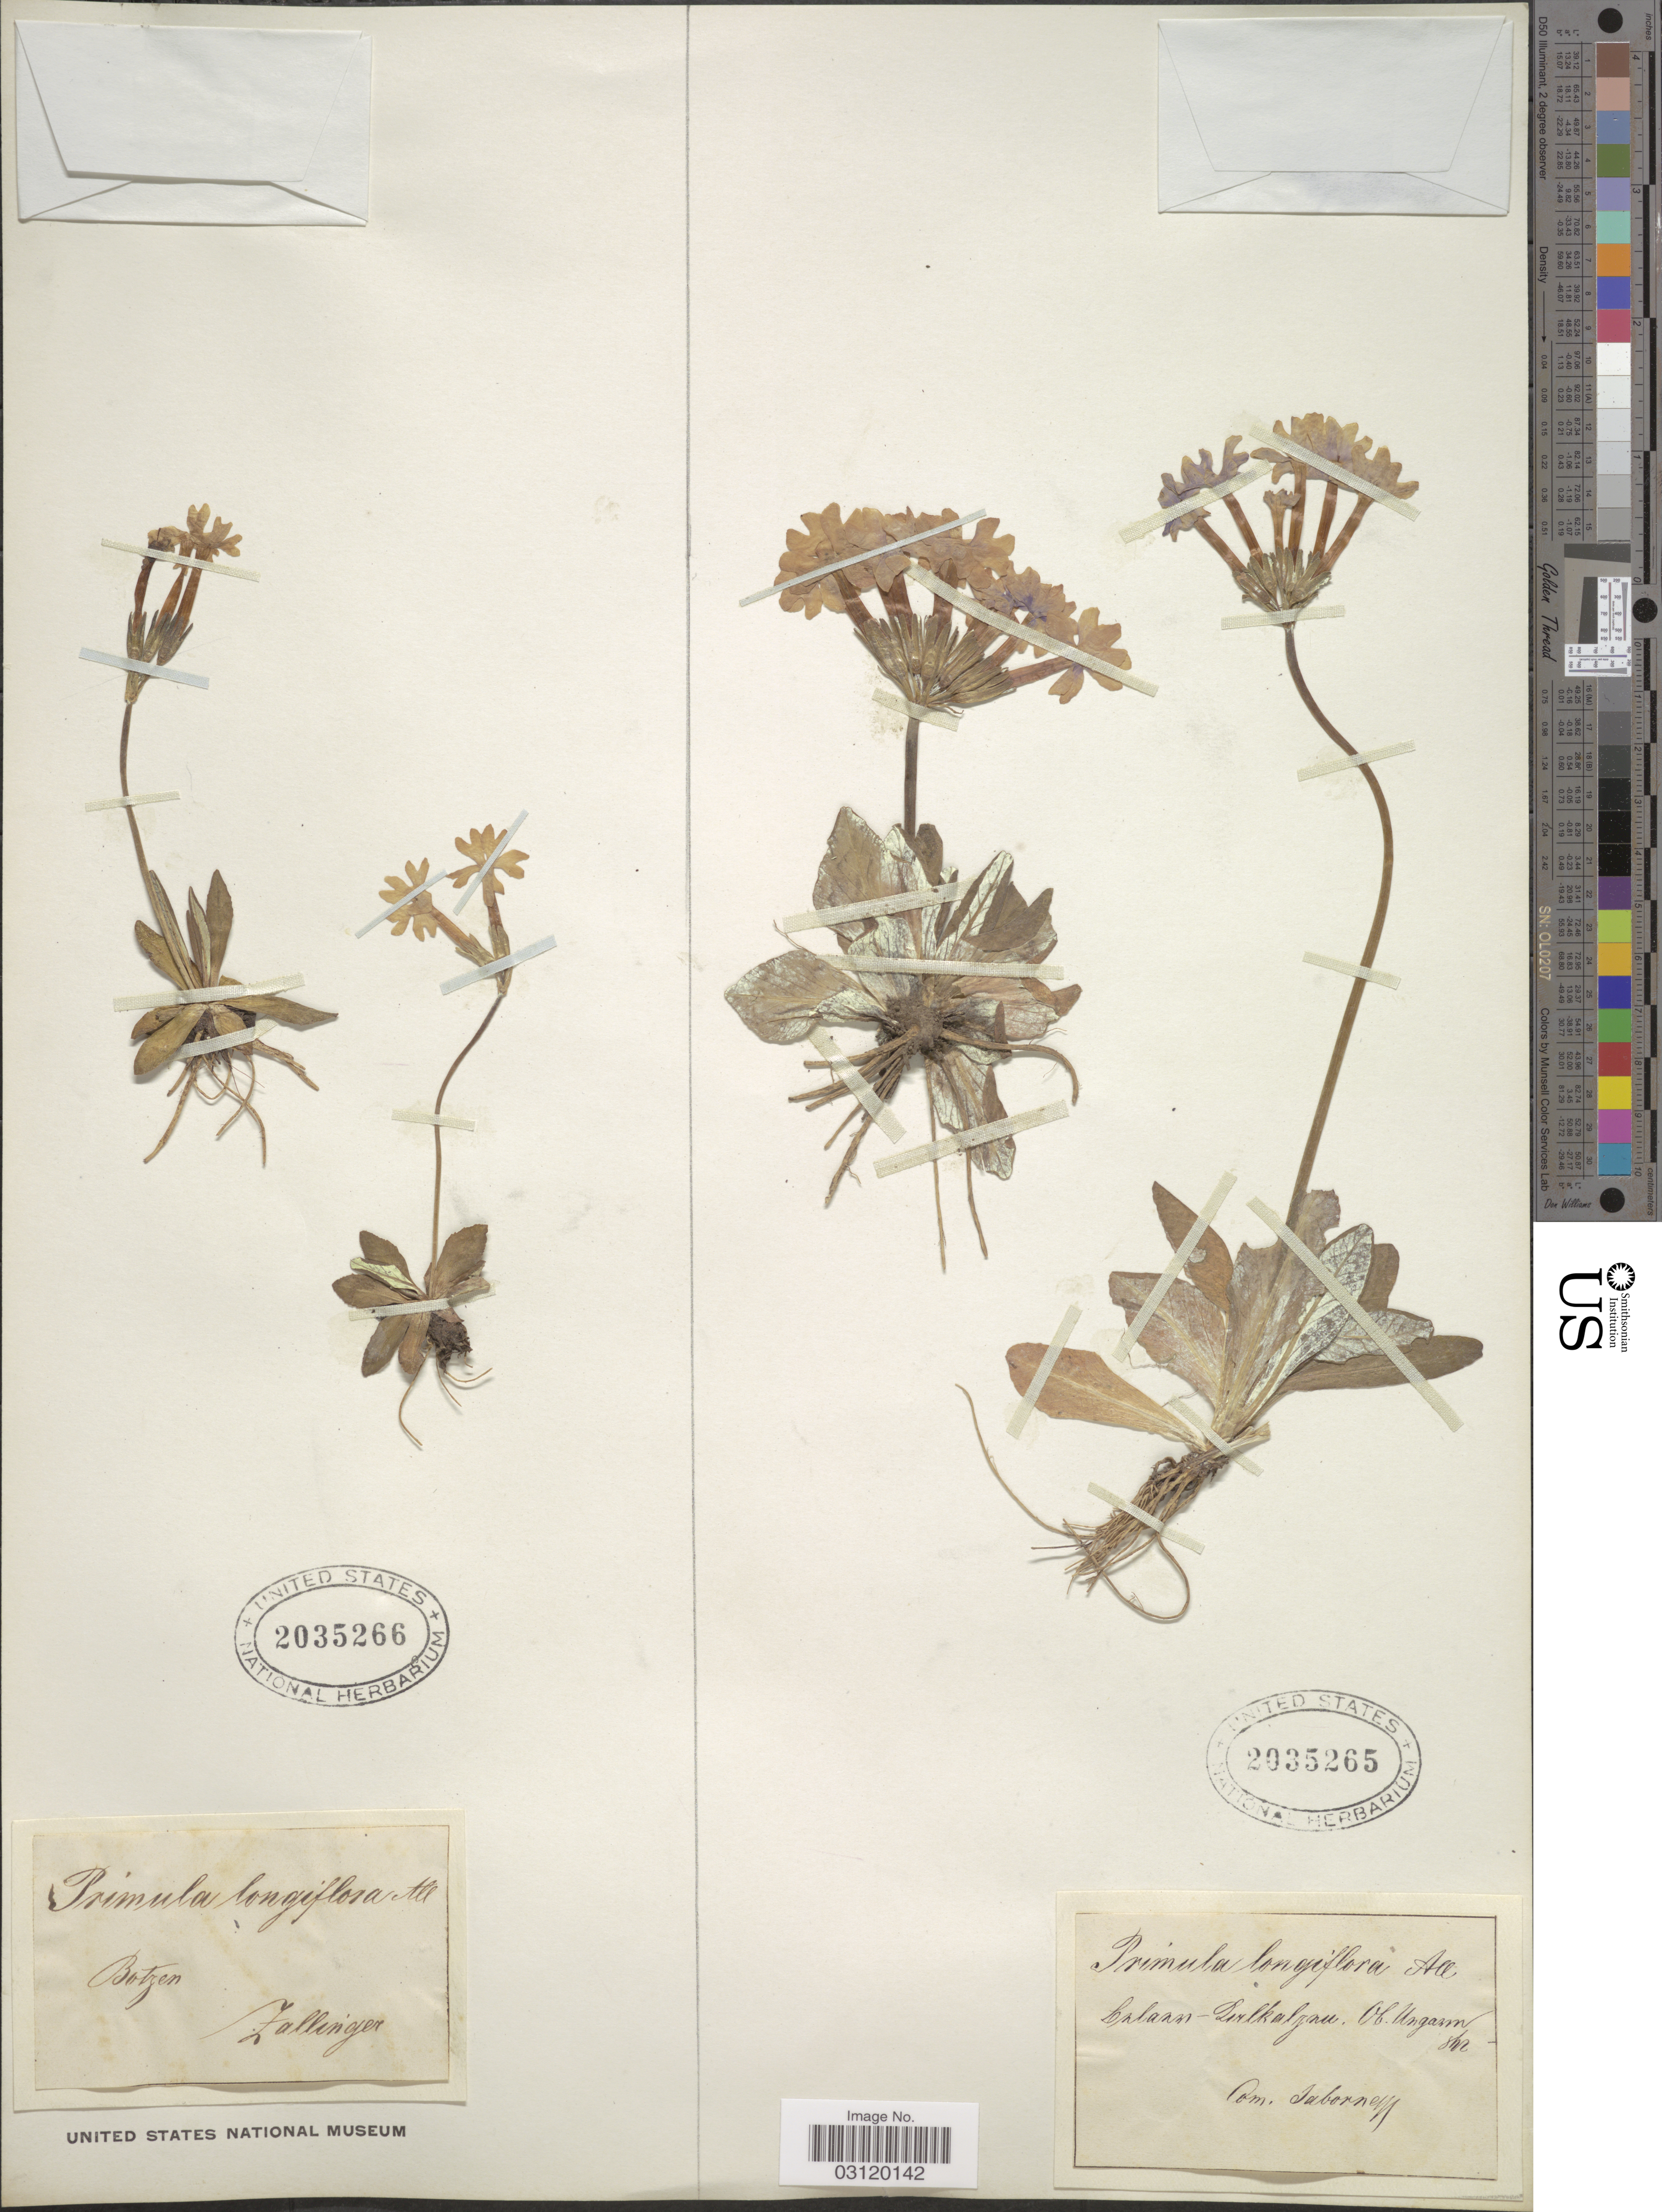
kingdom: Plantae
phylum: Tracheophyta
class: Magnoliopsida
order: Ericales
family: Primulaceae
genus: Primula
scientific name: Primula longiflora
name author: All.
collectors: -. Zallinger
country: Italy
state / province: Trentino-Alto Adige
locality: Botzen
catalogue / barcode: US 2035266